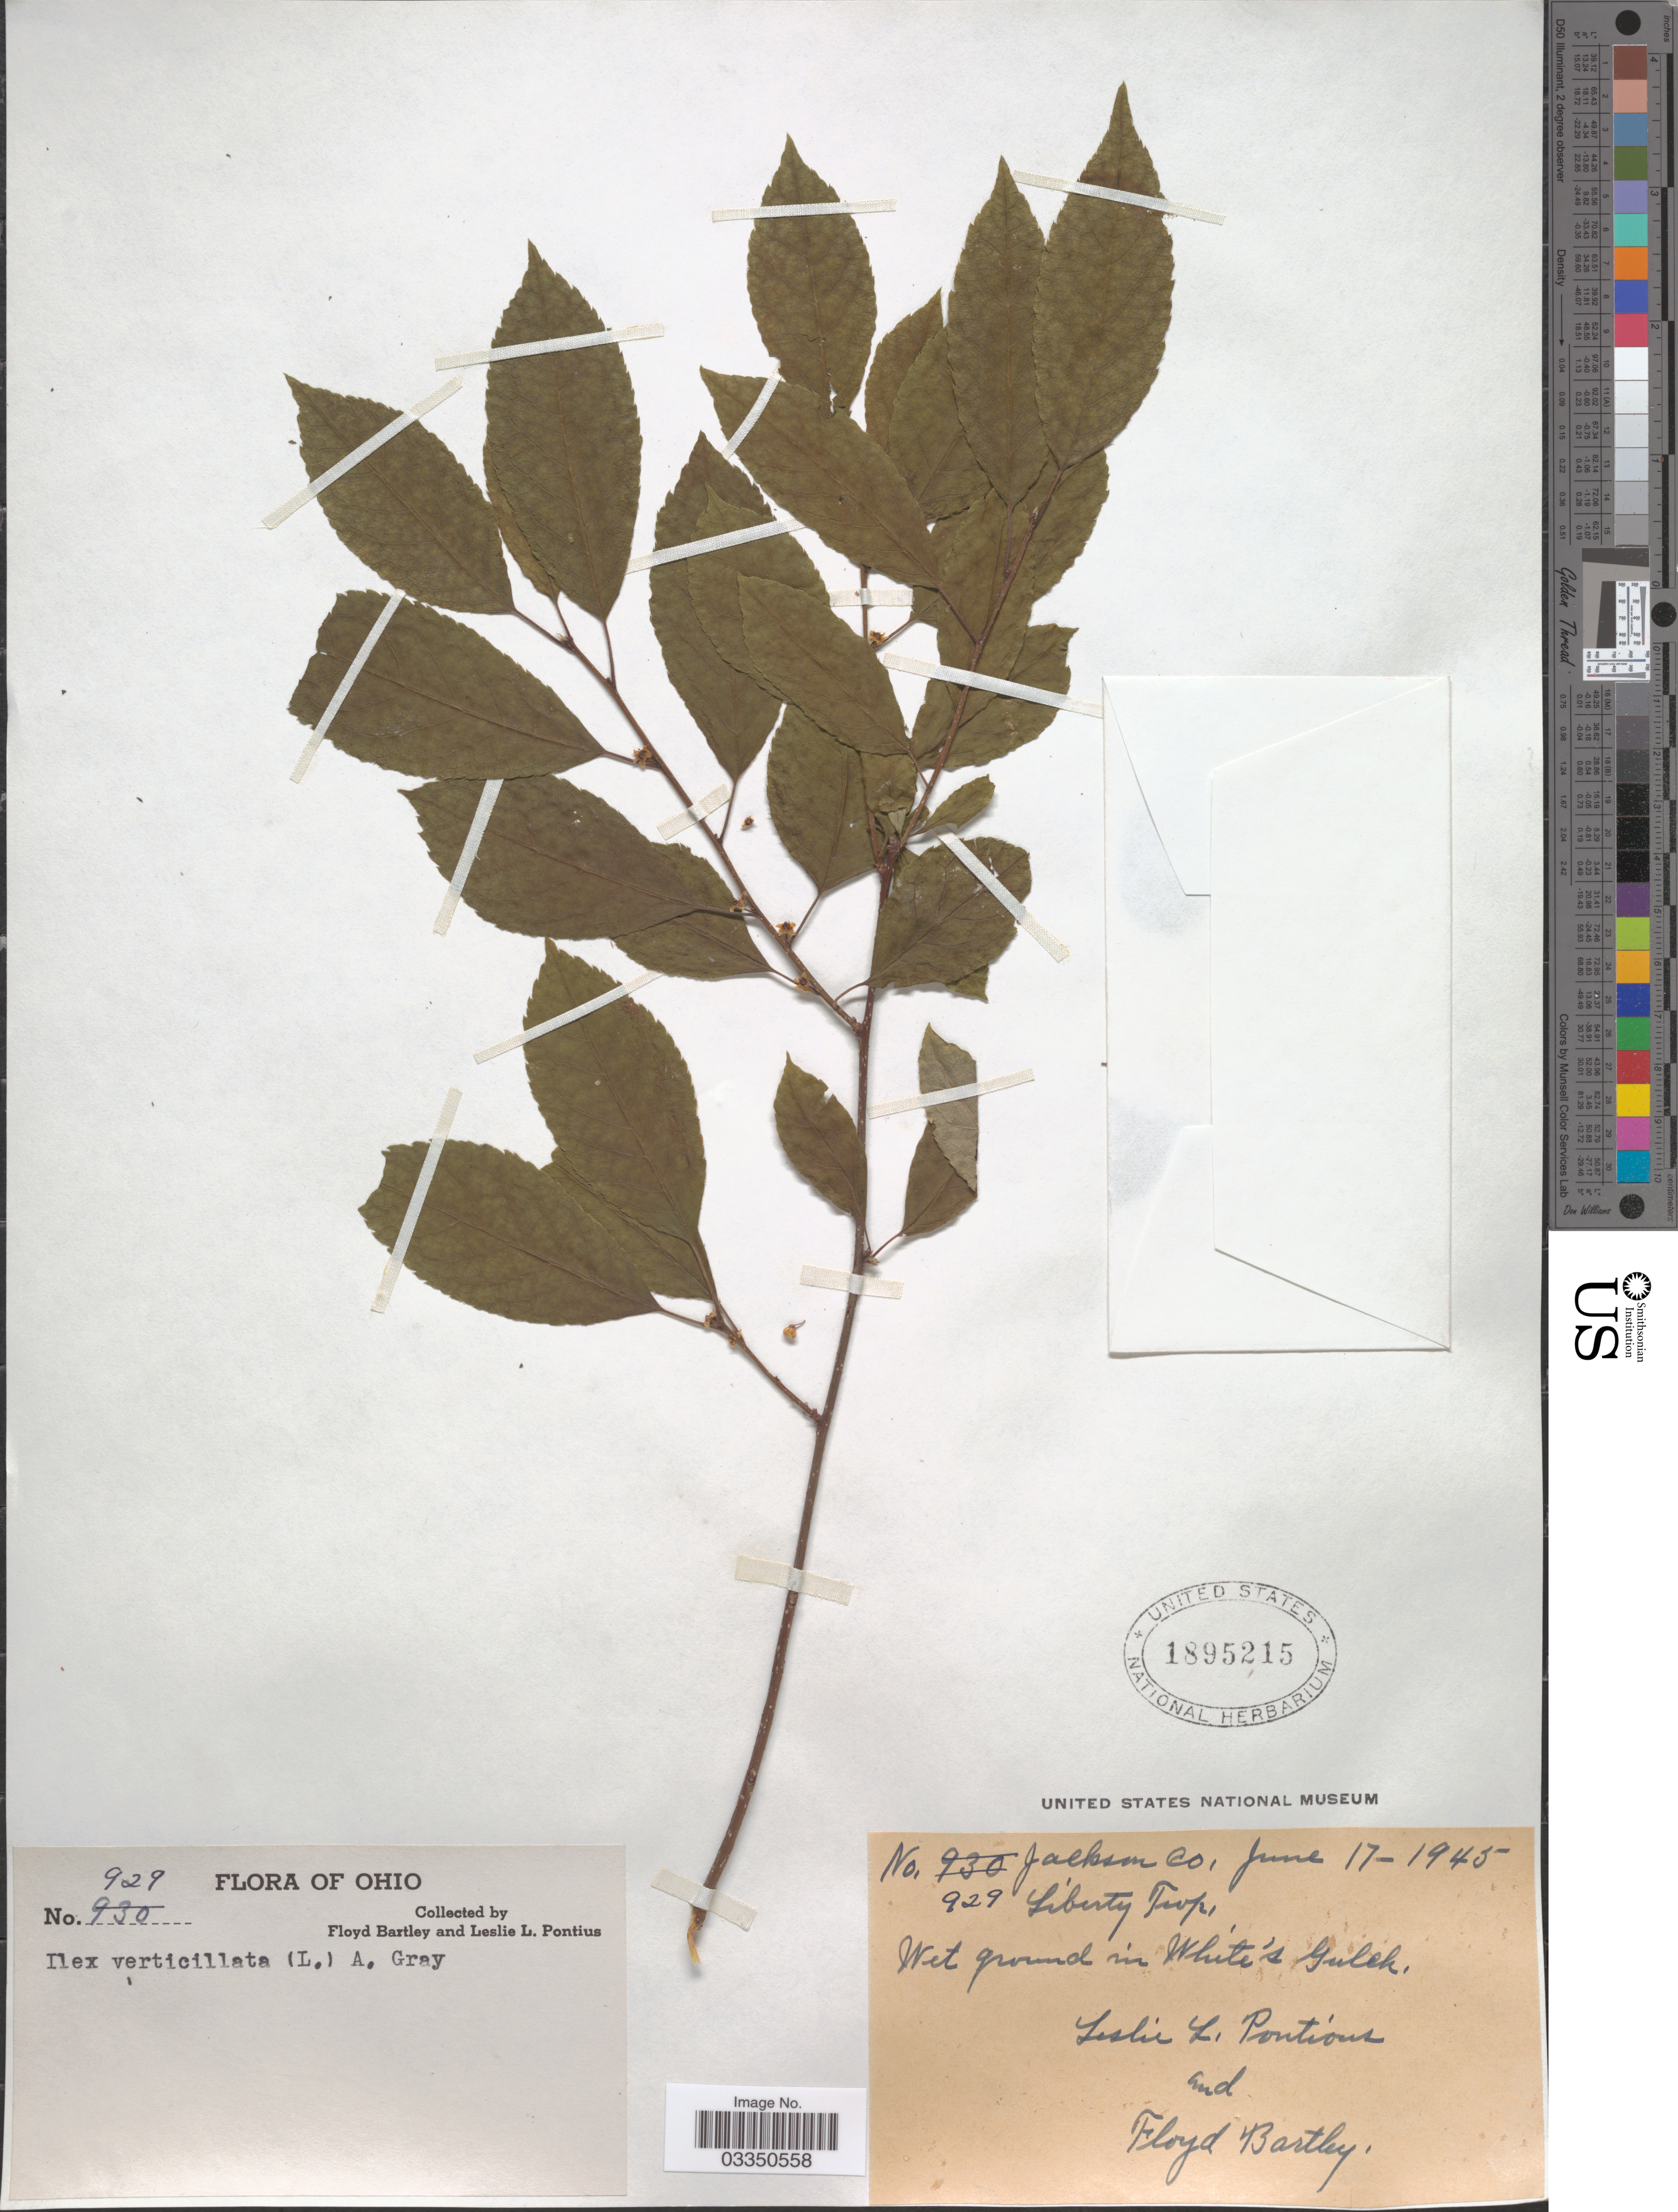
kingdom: Plantae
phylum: Tracheophyta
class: Magnoliopsida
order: Aquifoliales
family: Aquifoliaceae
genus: Ilex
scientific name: Ilex verticillata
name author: (L.) A. Gray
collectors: F. Bartley & L. Pontius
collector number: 929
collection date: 1945-06-17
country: United States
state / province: Ohio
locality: Jackson Co. Liberty Twp. Wet ground in White's Gulek.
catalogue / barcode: US 1895215